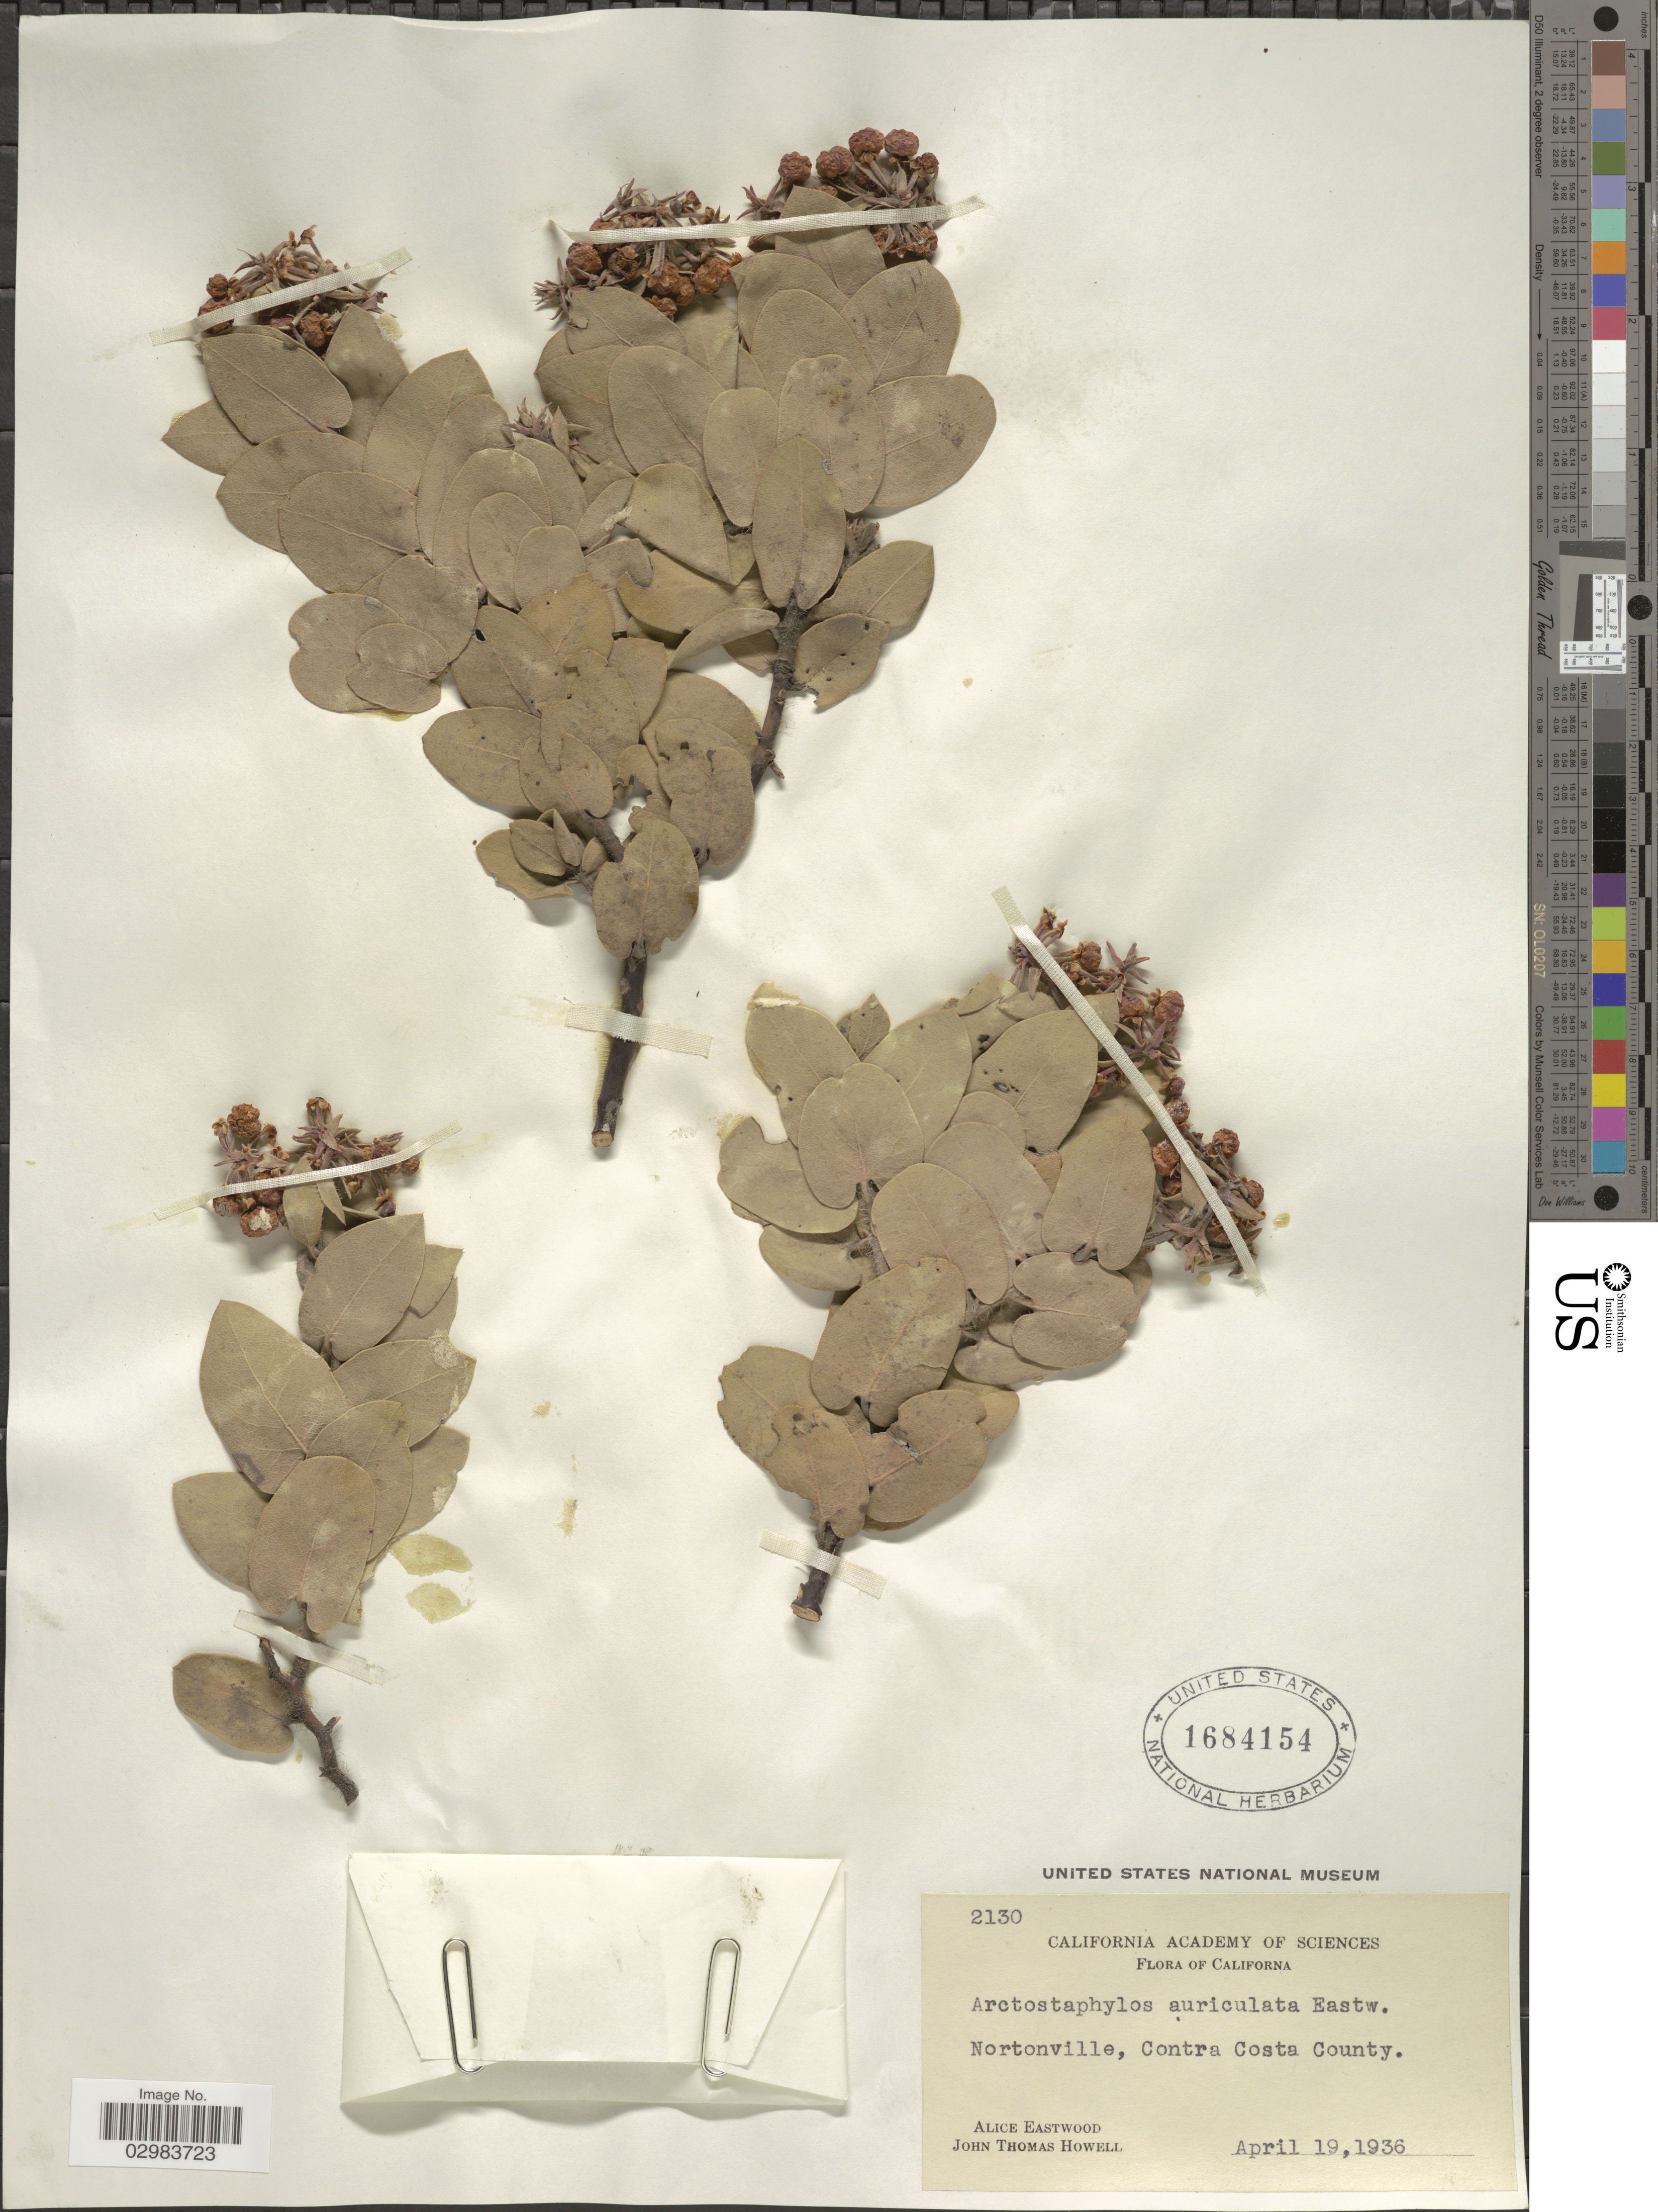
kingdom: Plantae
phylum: Tracheophyta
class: Magnoliopsida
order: Ericales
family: Ericaceae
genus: Arctostaphylos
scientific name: Arctostaphylos auriculata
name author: Eastw.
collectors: A. Eastwood & J. T. Howell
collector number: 2130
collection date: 1936-04-19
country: United States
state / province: California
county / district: Contra Costa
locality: Nortonville, Contra Costa County.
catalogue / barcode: US 1684154